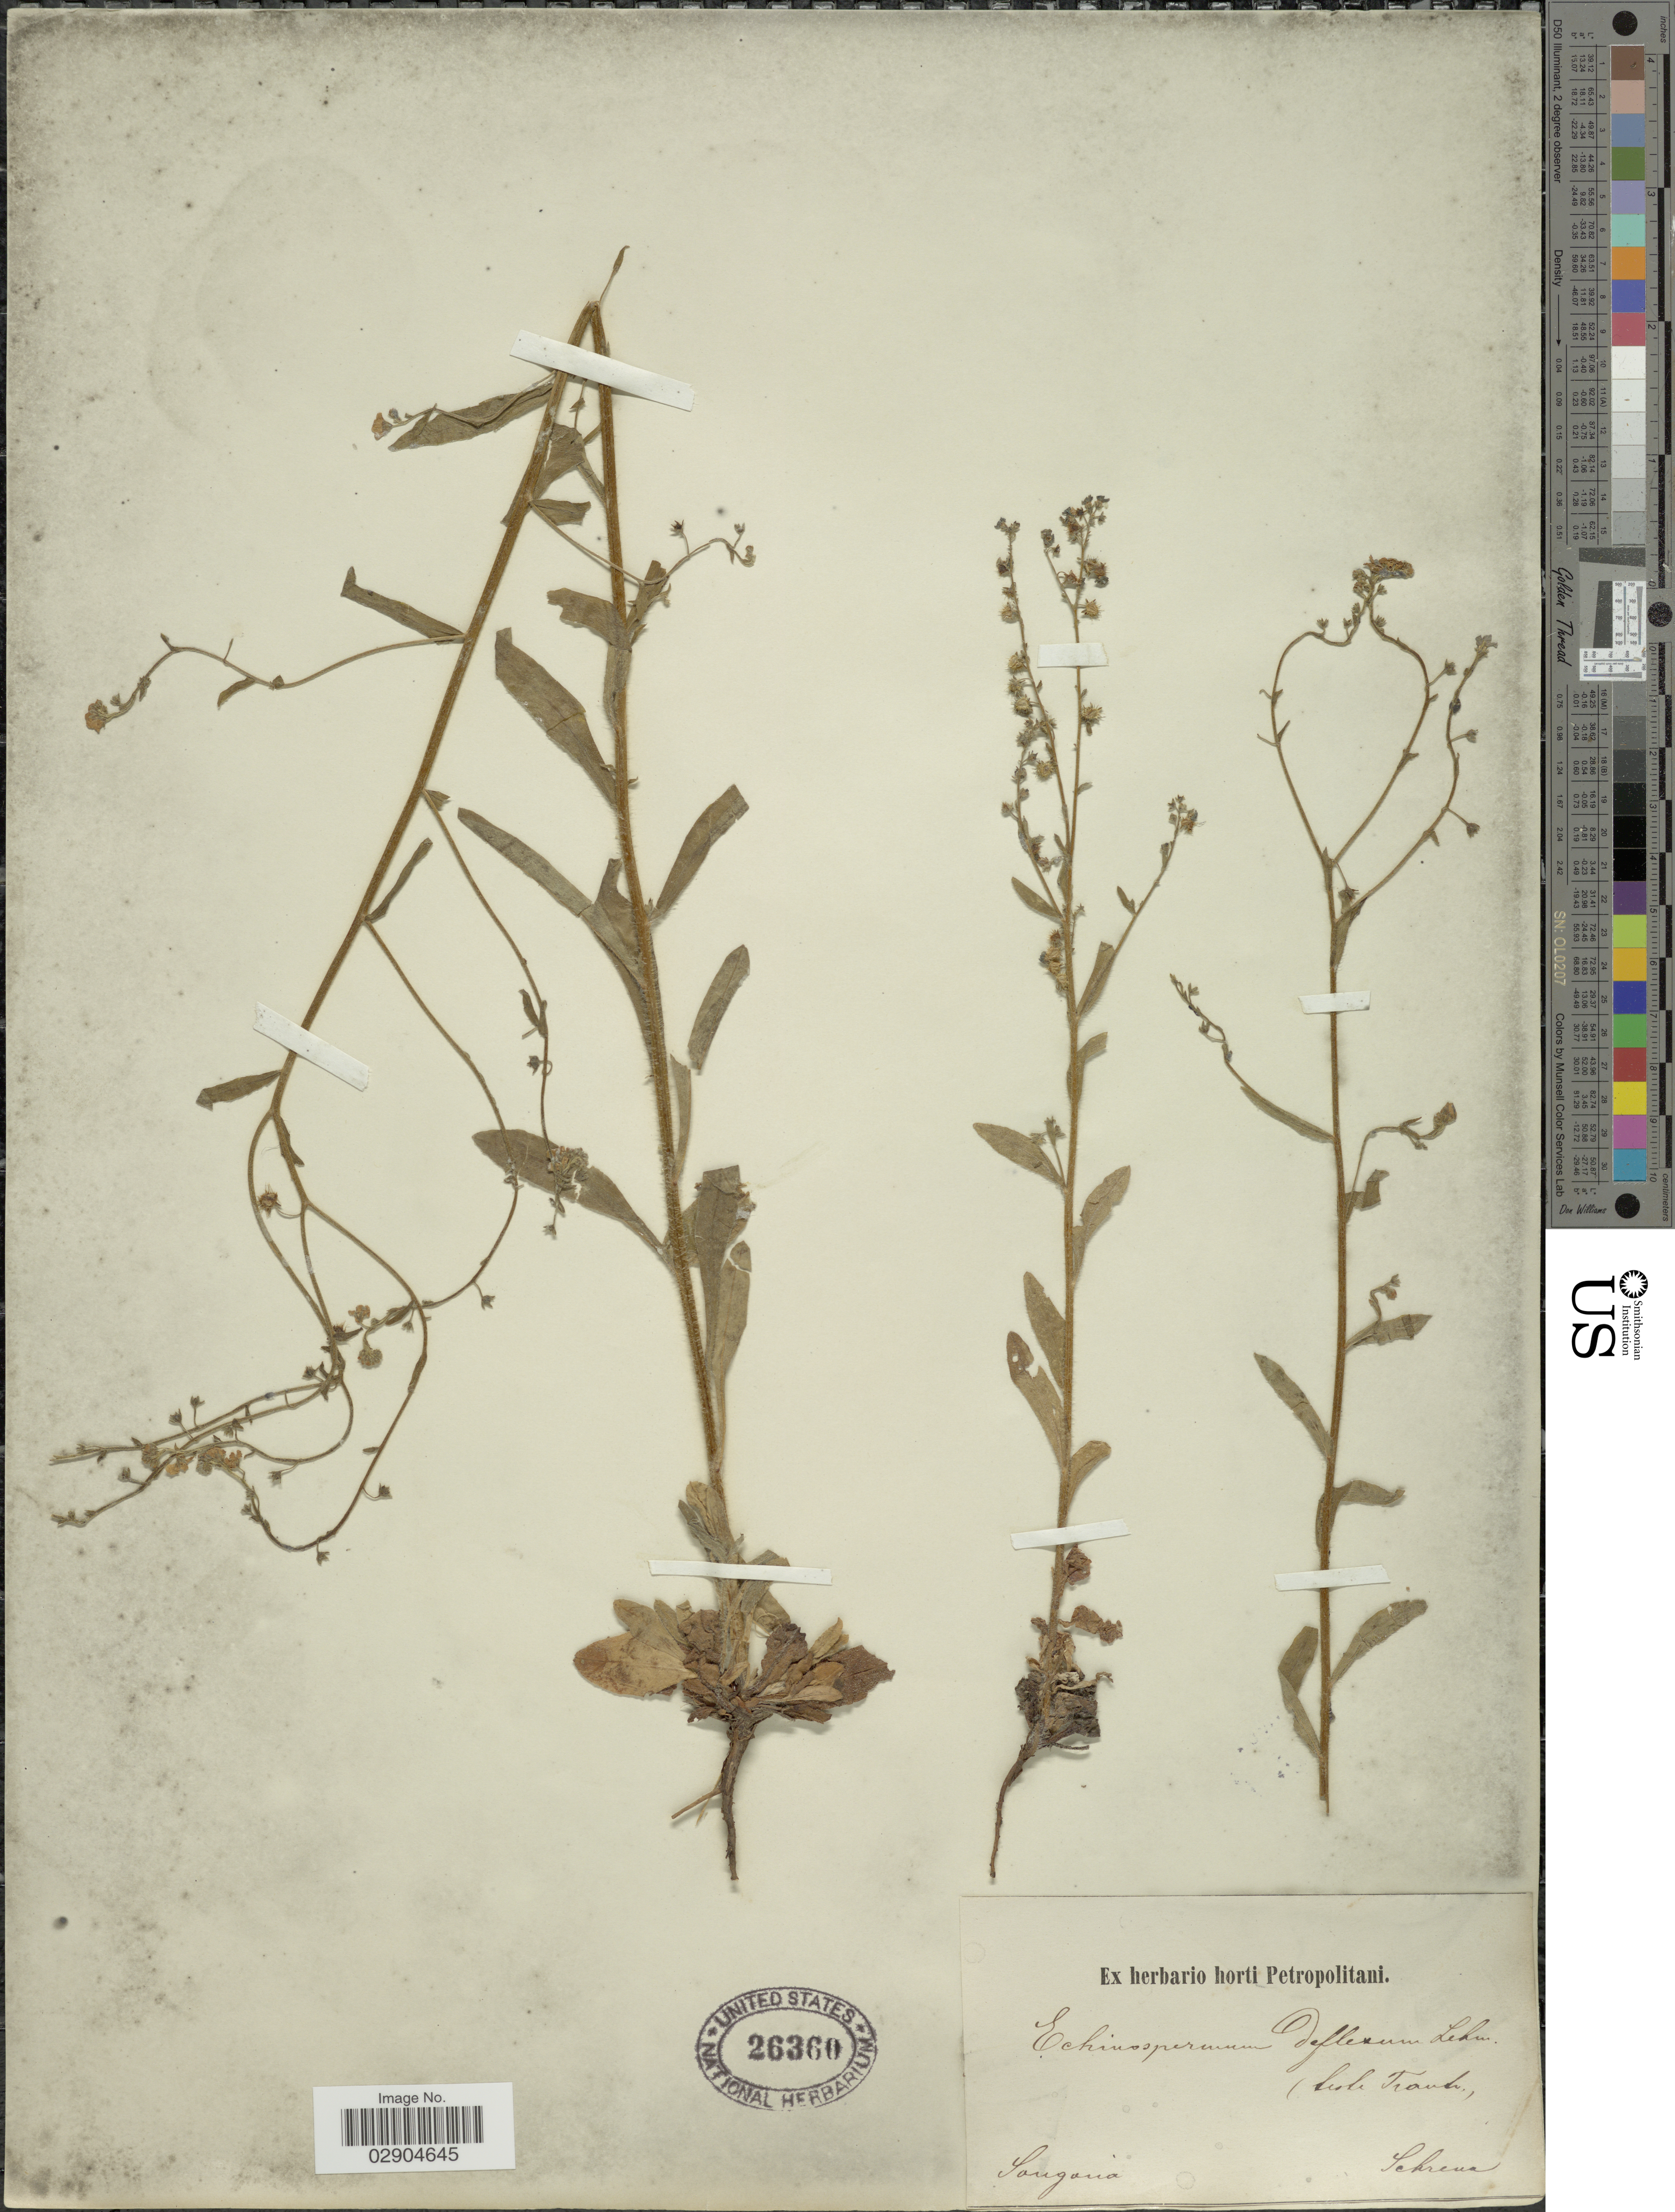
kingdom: Plantae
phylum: Tracheophyta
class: Magnoliopsida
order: Boraginales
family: Boraginaceae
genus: Lappula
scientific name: Lappula deflexa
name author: (Wahlenb.) Garcke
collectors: A.G. Schrenk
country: Kazakhstan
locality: Songoria.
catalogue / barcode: US 26360